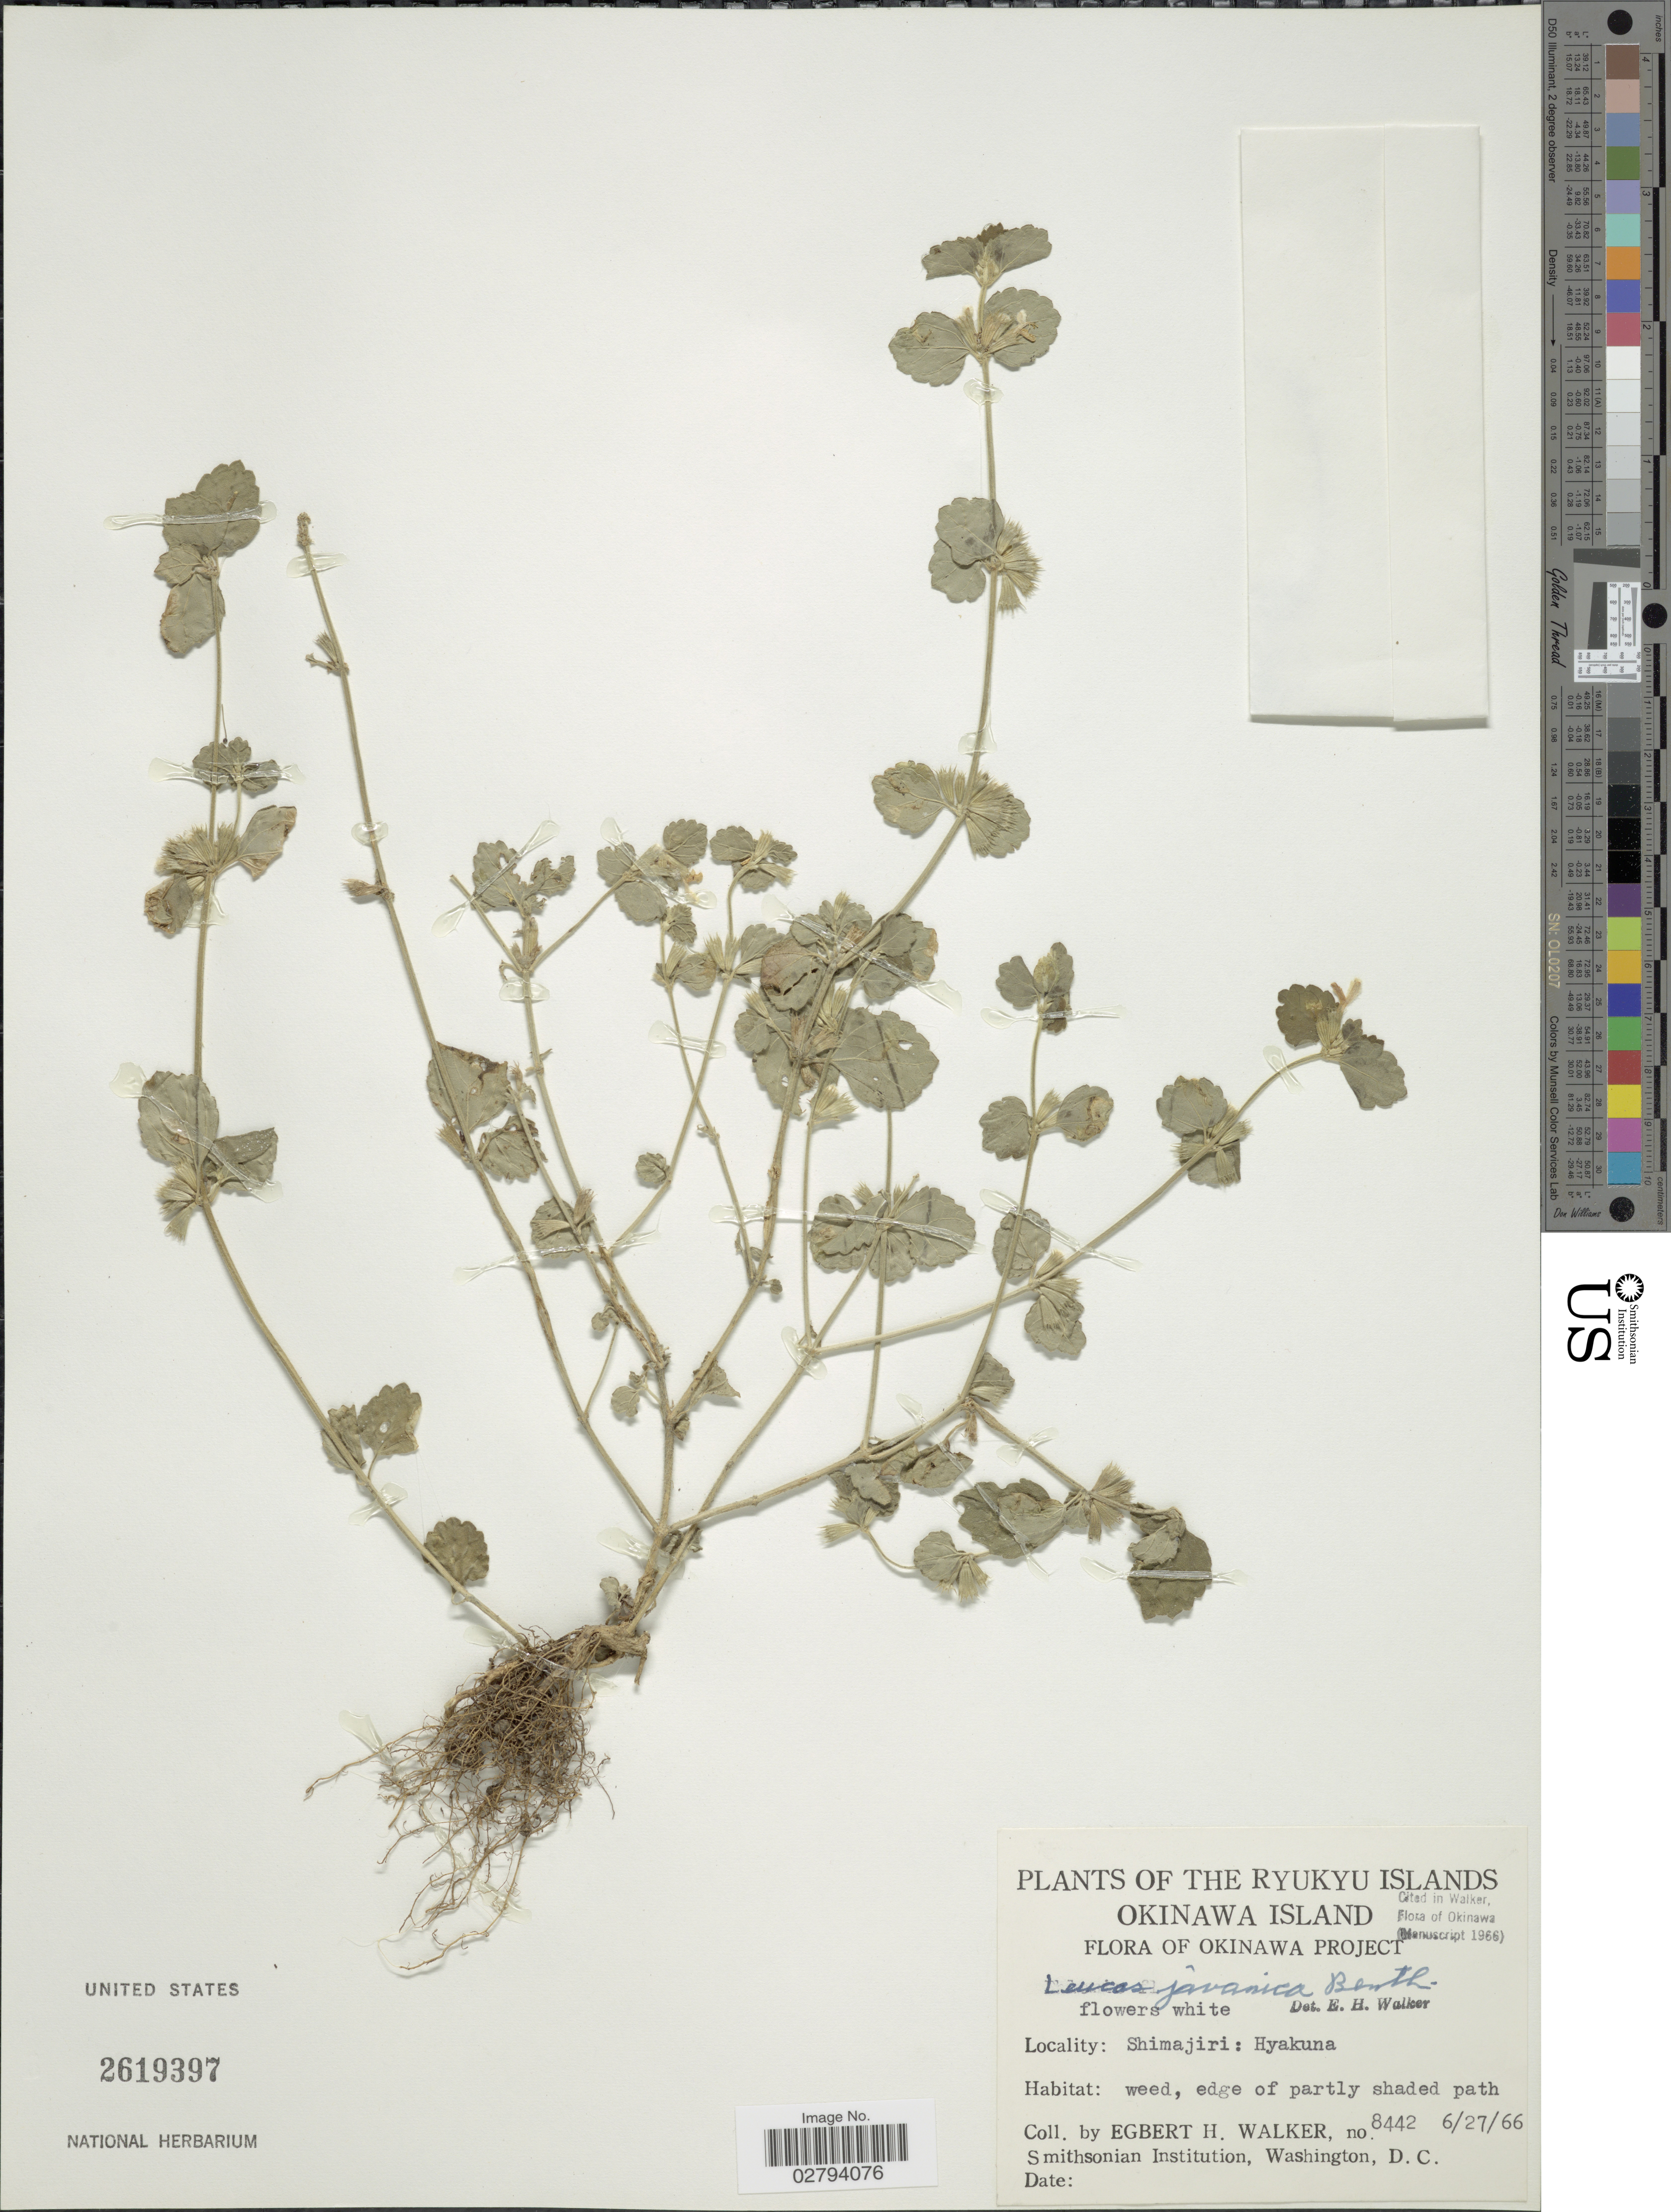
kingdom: Plantae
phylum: Tracheophyta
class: Magnoliopsida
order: Lamiales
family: Lamiaceae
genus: Leucas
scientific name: Leucas javanica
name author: Benth.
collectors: E. H. Walker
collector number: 8442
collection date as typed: Transcribed d/m/y: 27/6/66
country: Japan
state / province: Okinawa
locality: The Ryukyu Islands, Okinawa Island, Okinawa Project, Shimajiri: Hyakuna.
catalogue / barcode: US 2619397